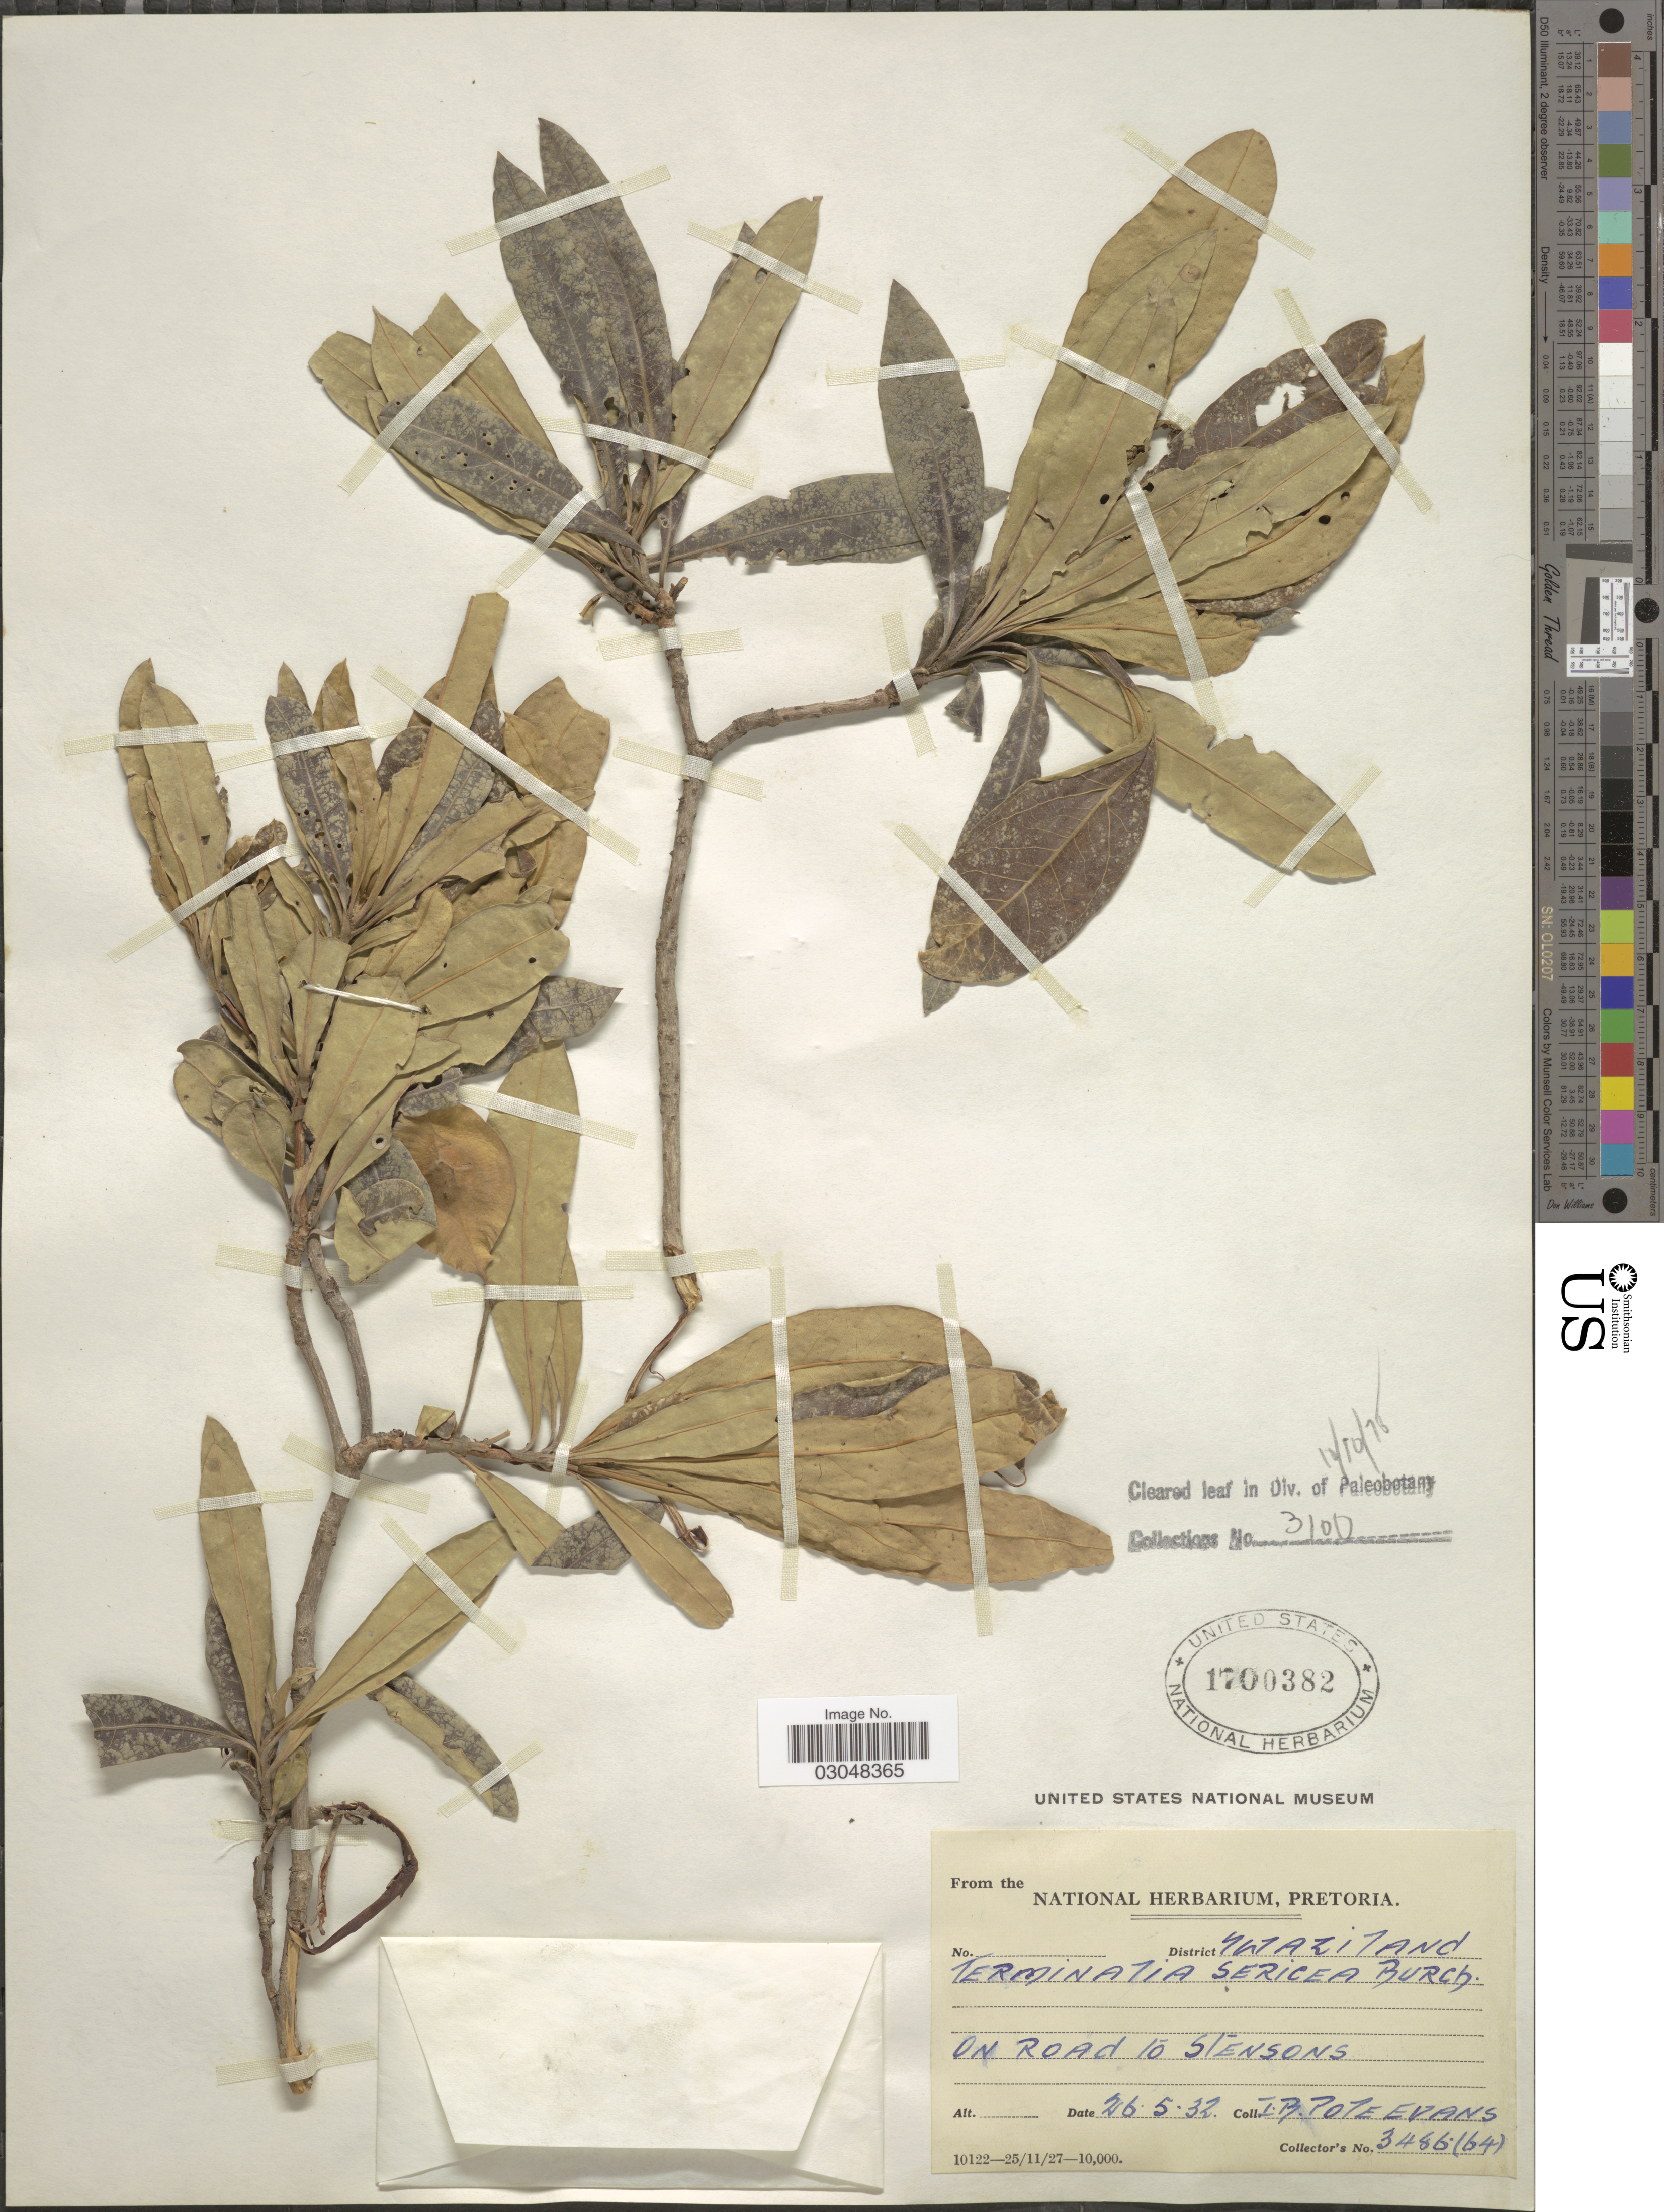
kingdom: Plantae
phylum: Tracheophyta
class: Magnoliopsida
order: Myrtales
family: Combretaceae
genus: Terminalia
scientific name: Terminalia sericea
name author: D.G. Burch ex DC.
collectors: I. B. Pole-Evans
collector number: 3486(64)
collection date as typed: Transcribed d/m/y: 26/5/32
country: Eswatini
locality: On road to Stensons.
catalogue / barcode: US 1700382